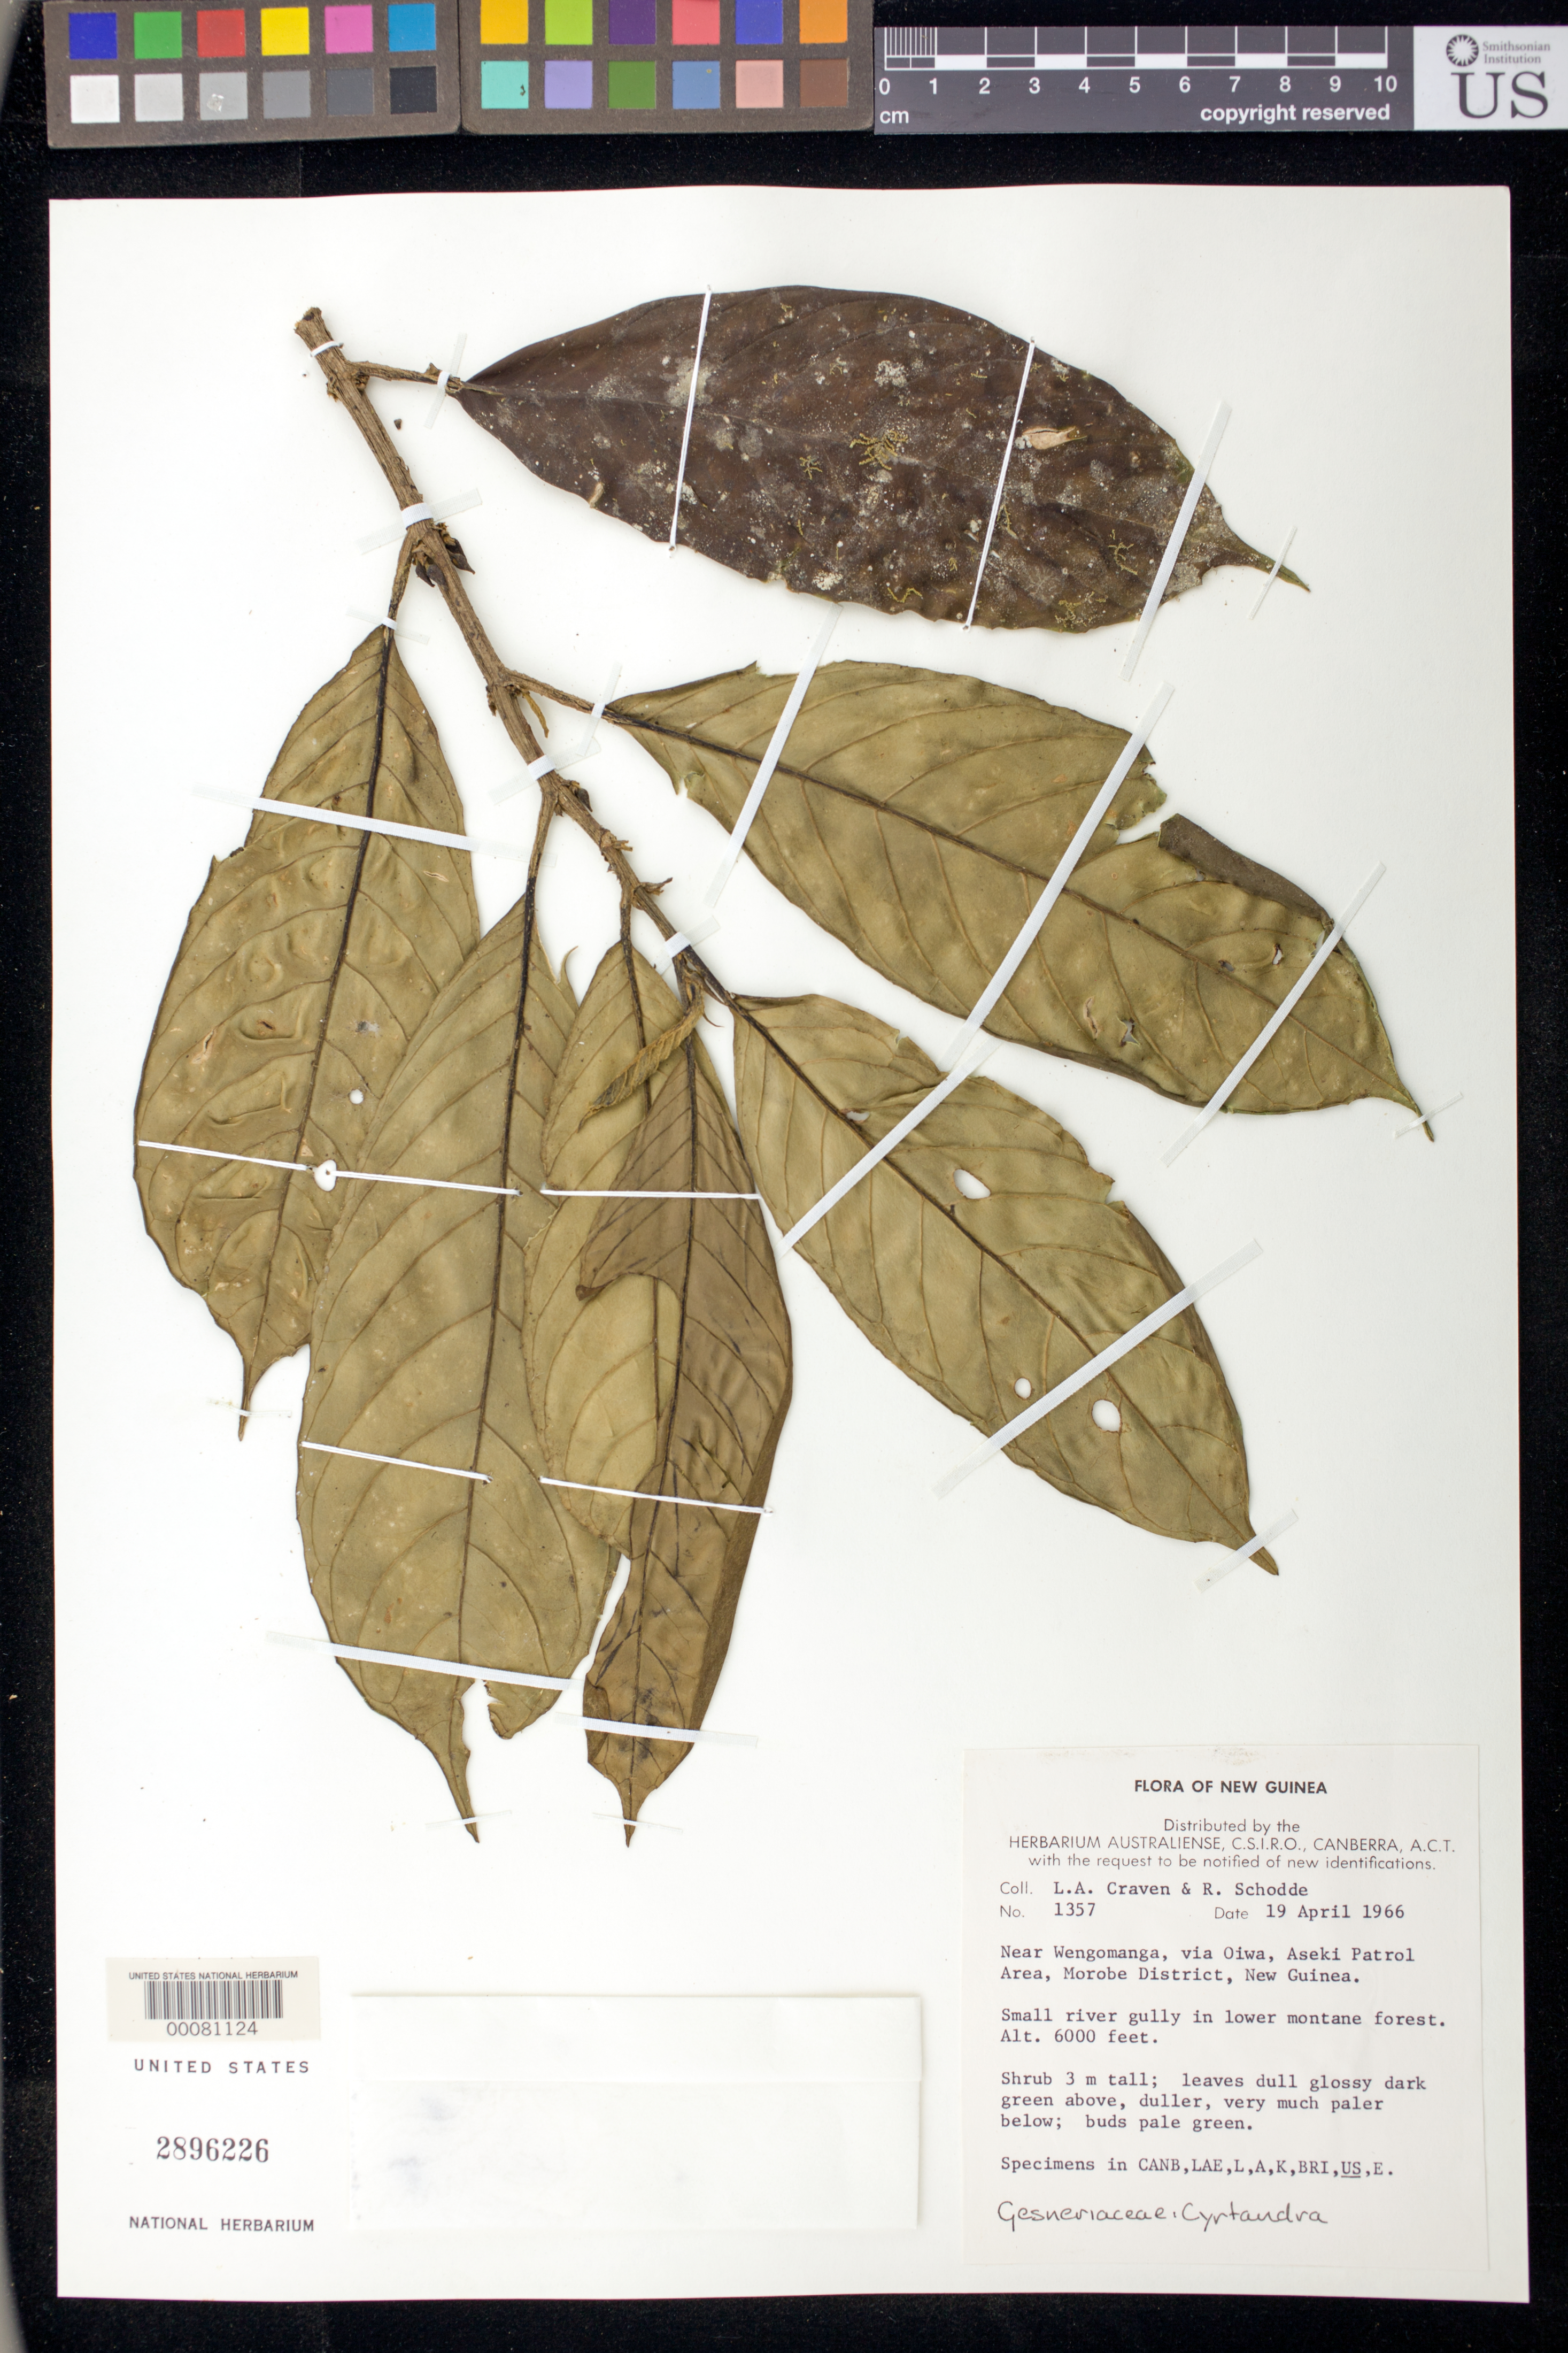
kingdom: Plantae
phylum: Tracheophyta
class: Magnoliopsida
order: Lamiales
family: Gesneriaceae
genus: Cyrtandra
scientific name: Cyrtandra sp.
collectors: L. A. Craven & R. Schodde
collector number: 1357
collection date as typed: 19 Apr 1966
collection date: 1966-04-19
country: Papua New Guinea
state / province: Morobe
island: New Guinea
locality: Near wengomanga, via oiwa, aseki patrol area, morobe district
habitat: Small river gully in lower montane forest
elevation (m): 1829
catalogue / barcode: US 2896226